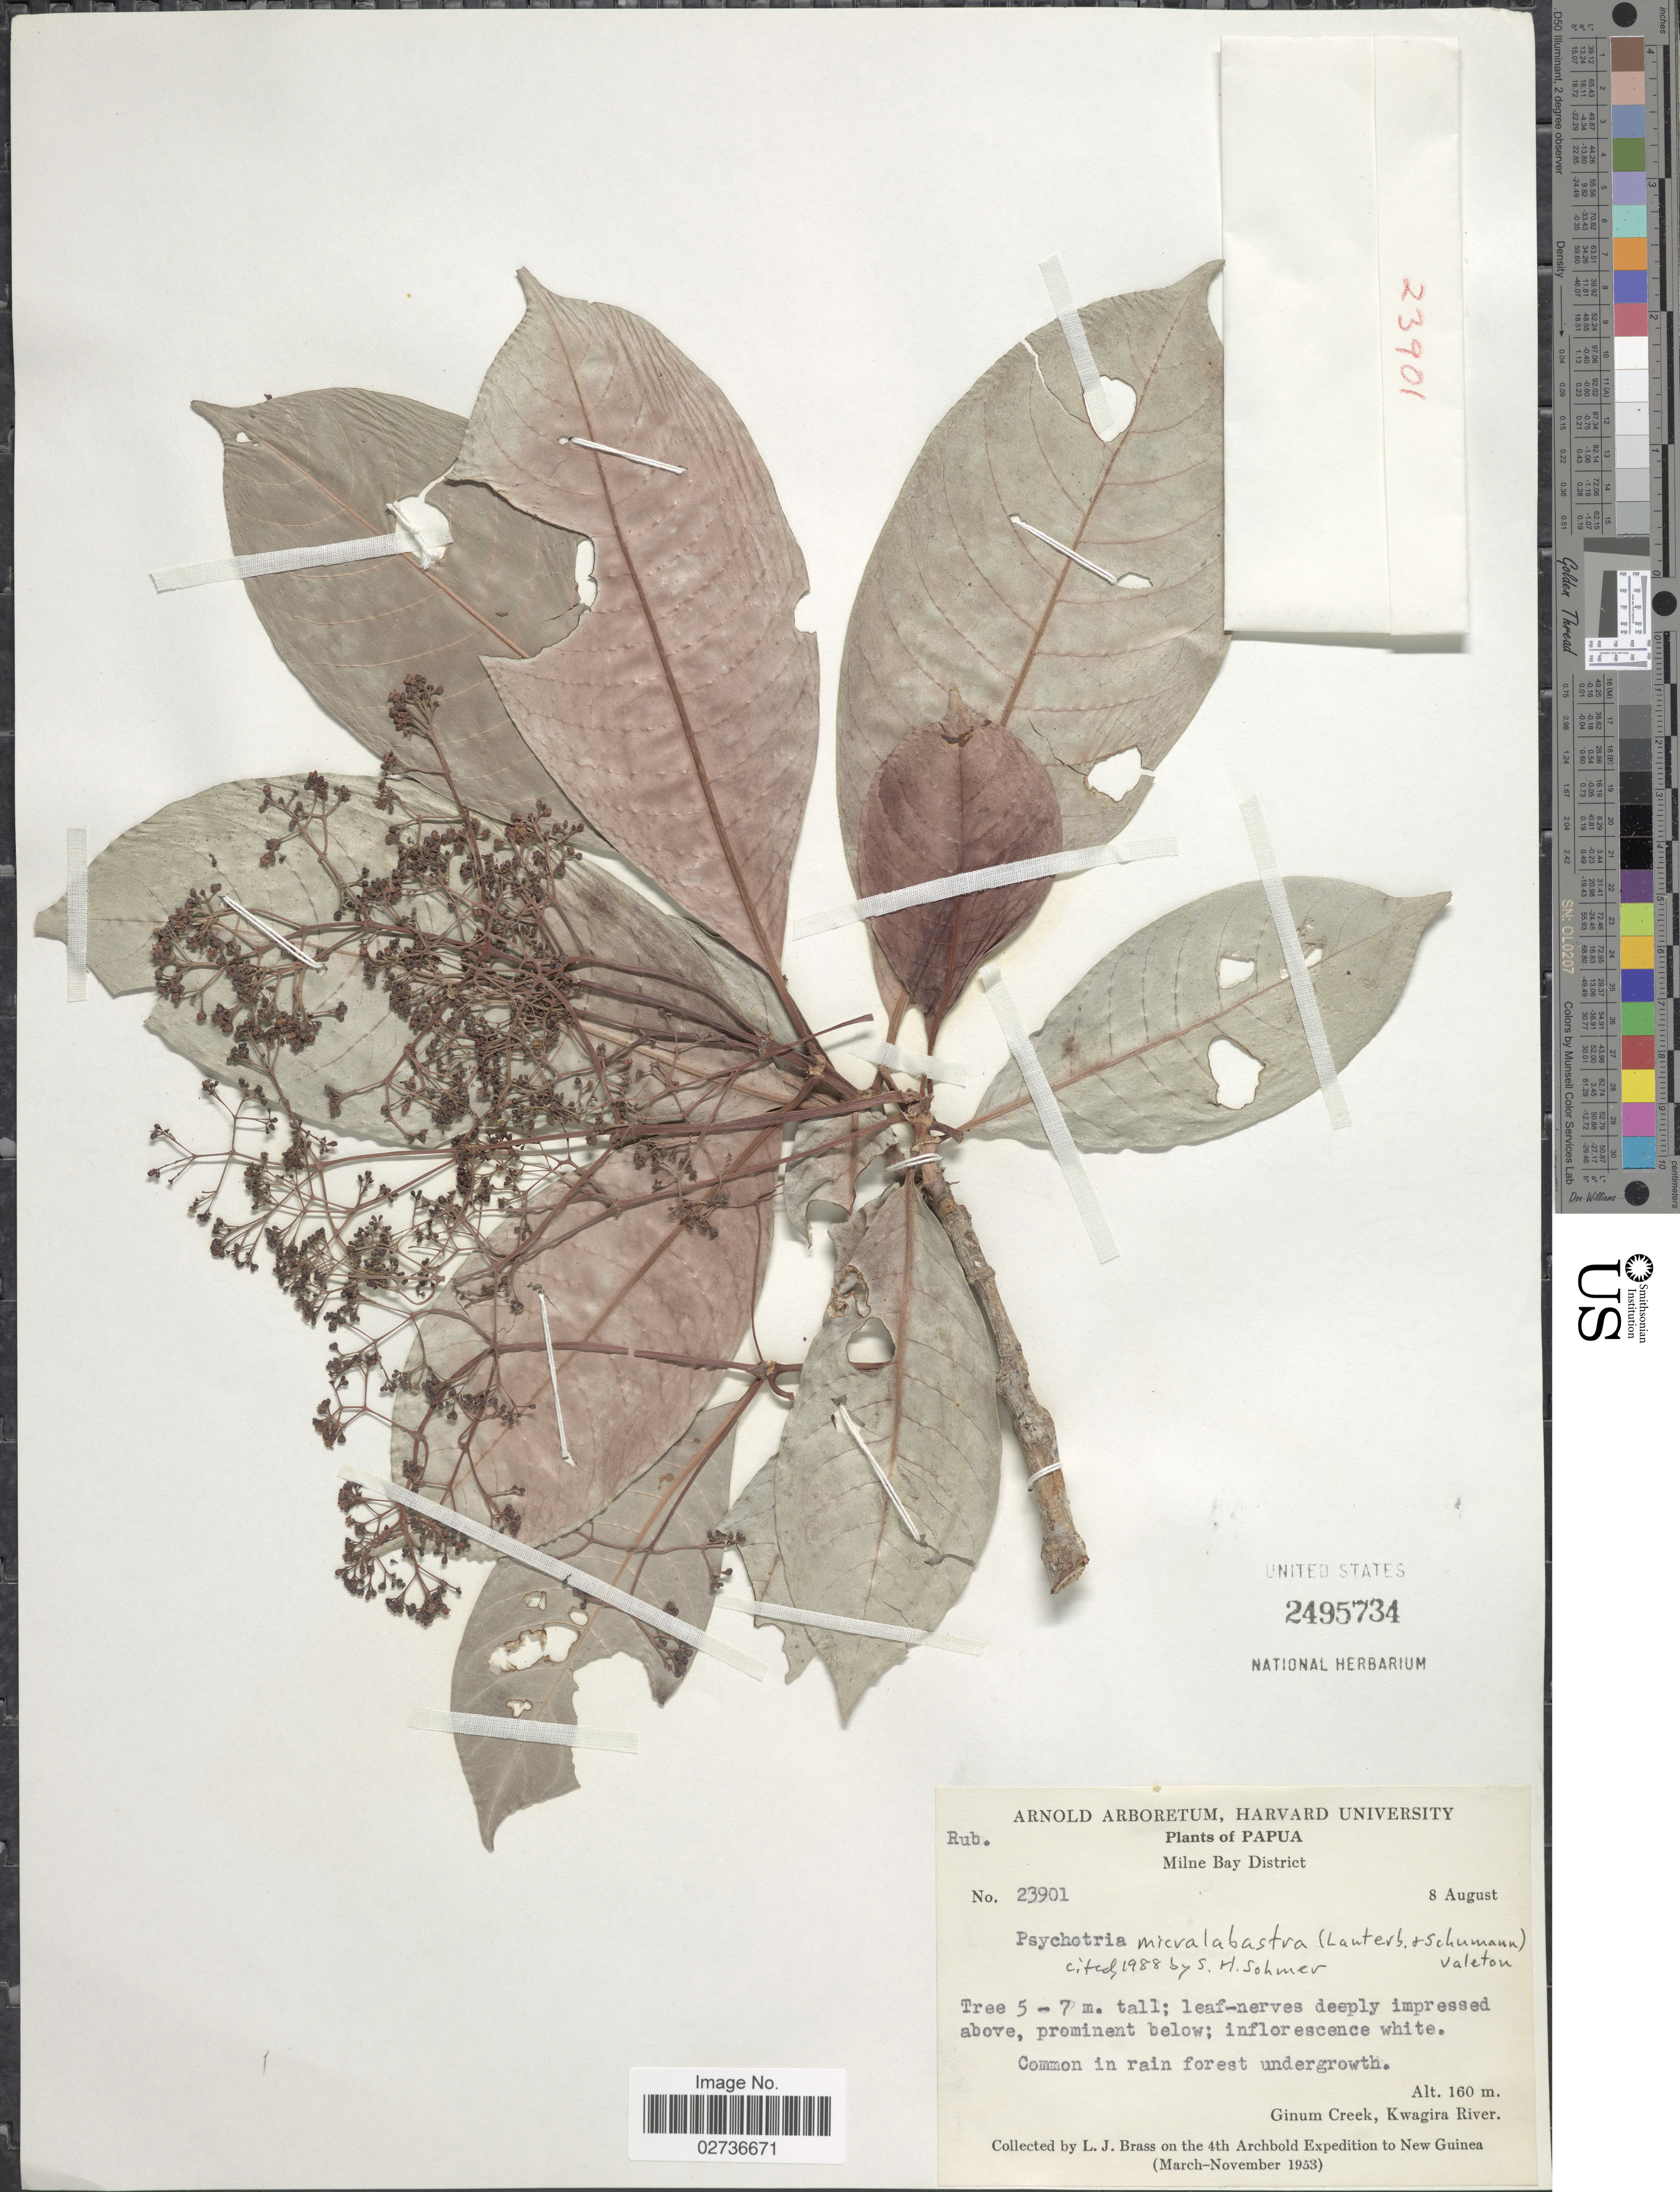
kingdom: Plantae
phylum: Tracheophyta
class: Magnoliopsida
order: Gentianales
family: Rubiaceae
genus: Psychotria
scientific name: Psychotria micralabastra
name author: (Lauterb. & K. Schum.) Valeton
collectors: L. J. Brass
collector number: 23901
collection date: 1953-08-08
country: Papua New Guinea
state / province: Milne Bay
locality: Papua, Milne Bay District, Ginum Creek, Kwagira River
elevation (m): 160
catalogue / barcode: US 2495734